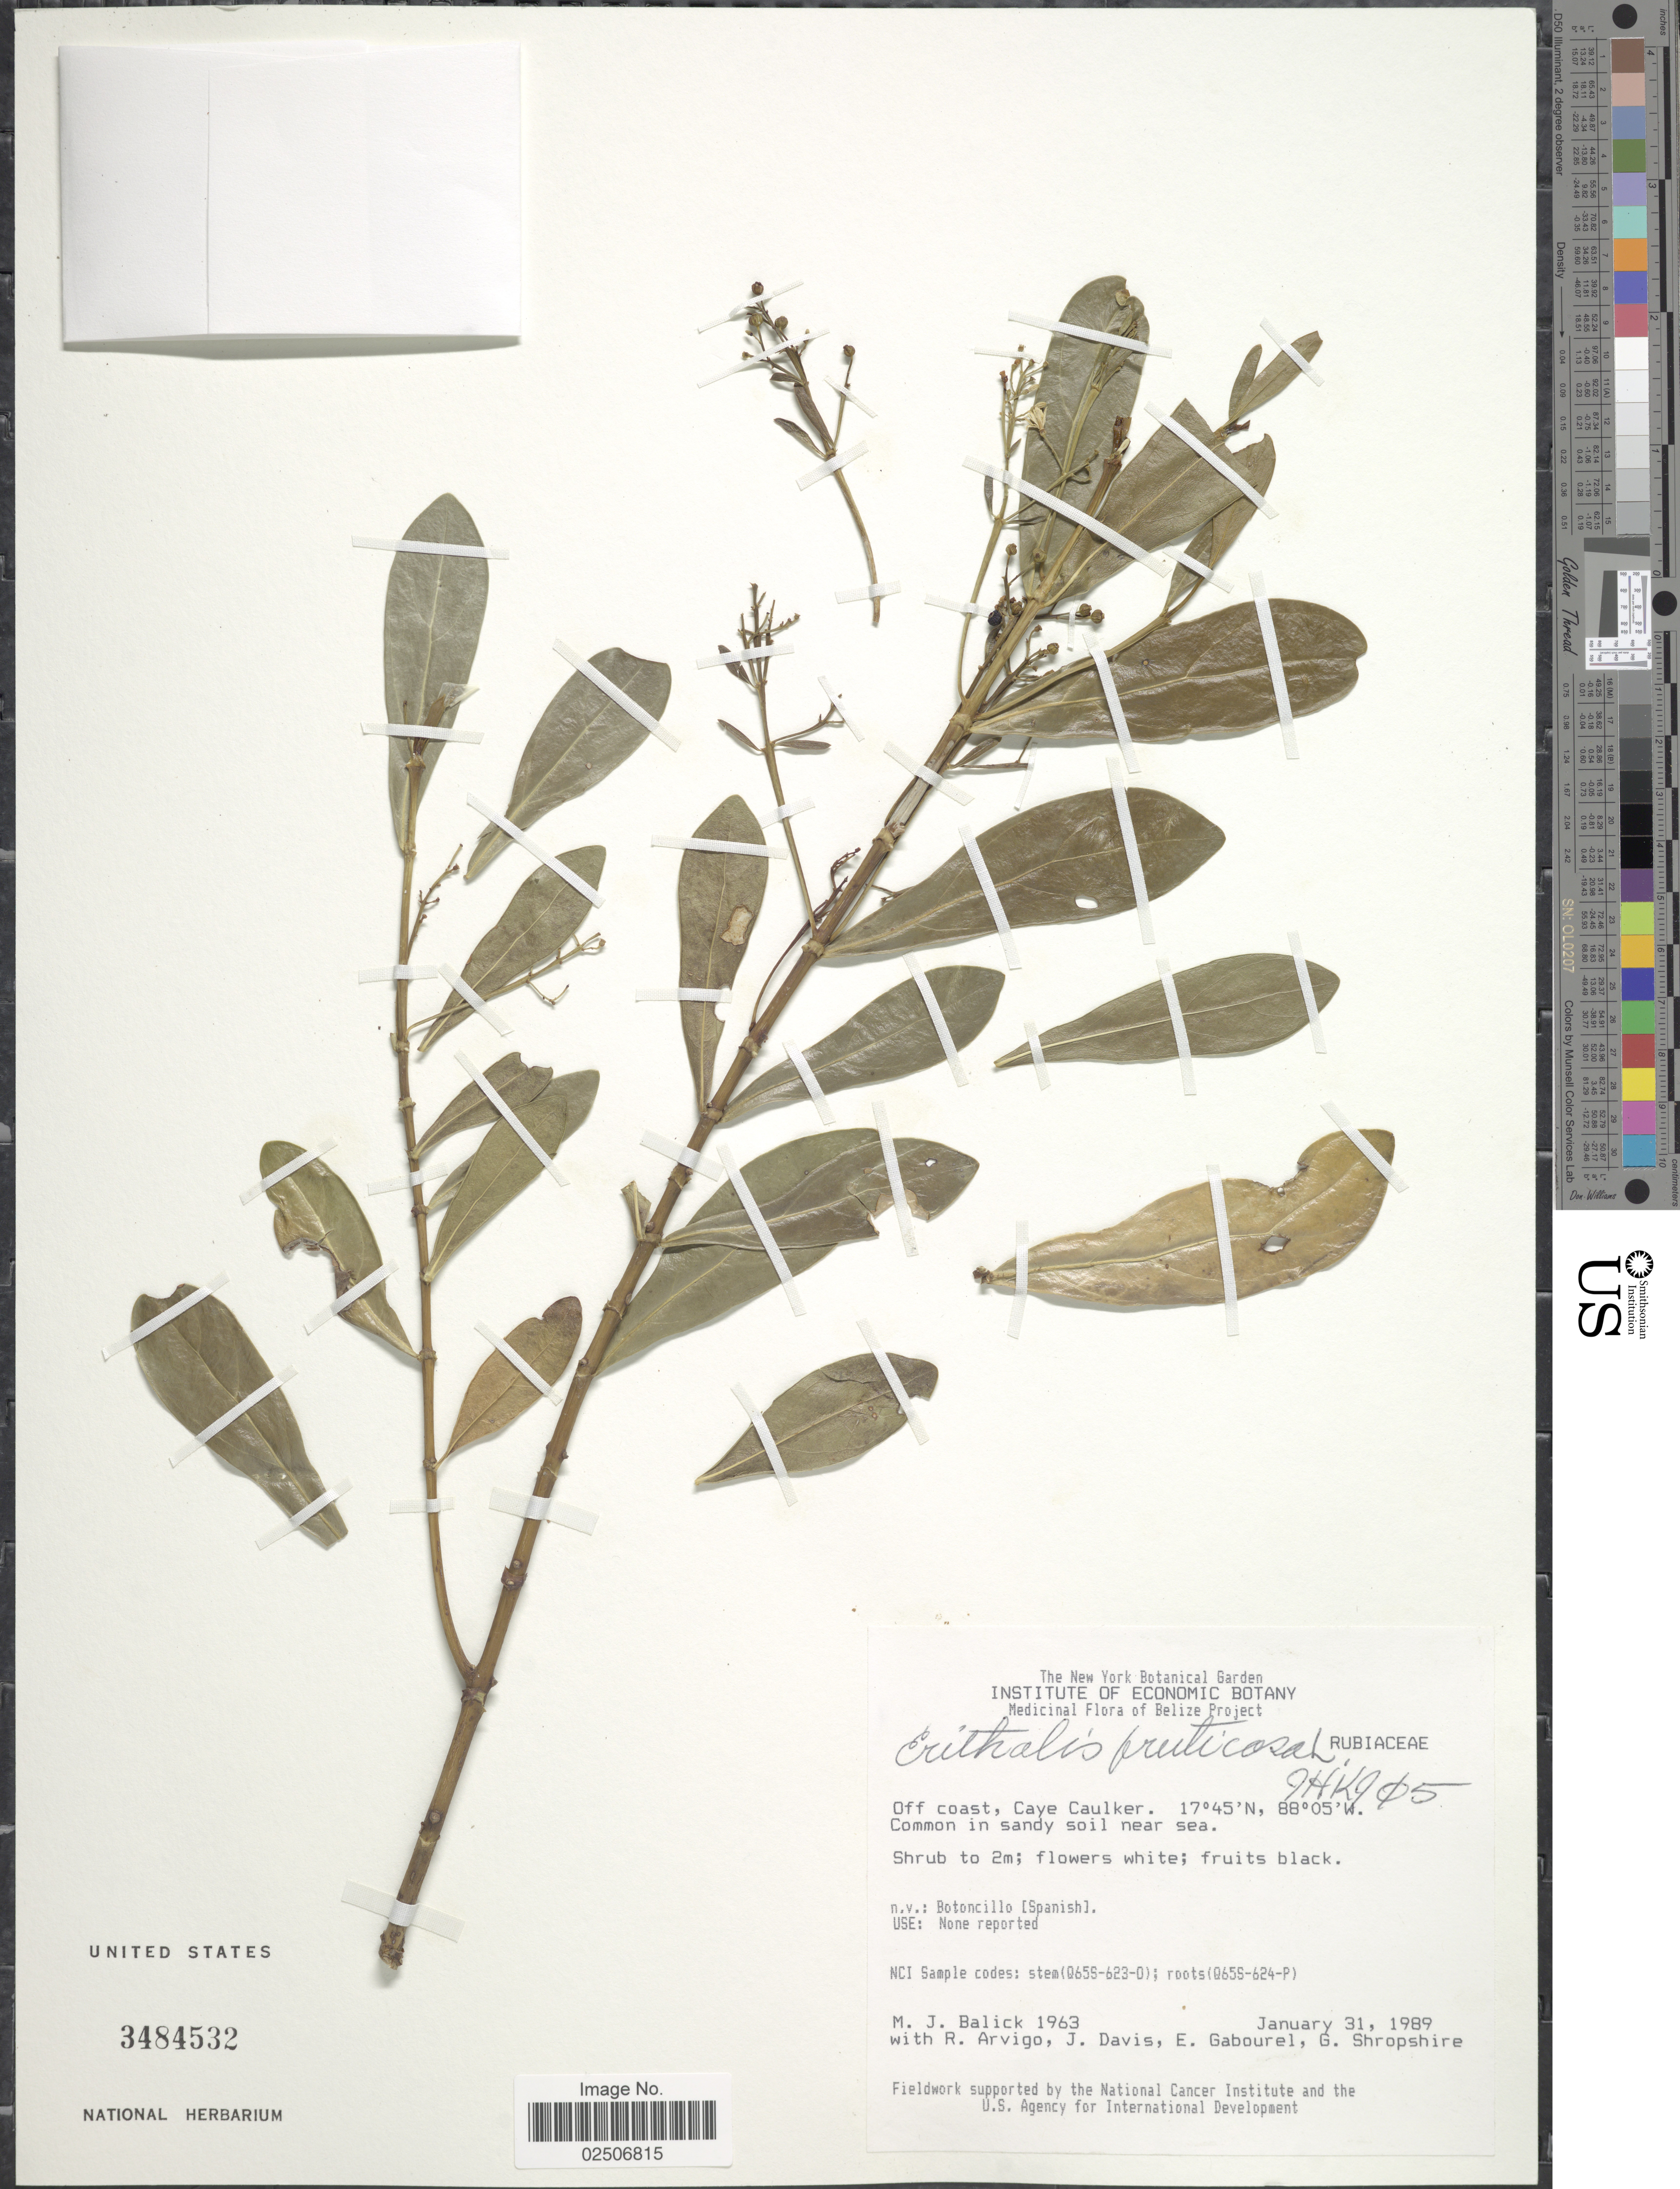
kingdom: Plantae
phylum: Tracheophyta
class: Magnoliopsida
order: Gentianales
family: Rubiaceae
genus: Erithalis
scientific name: Erithalis fruticosa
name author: L.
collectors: M. J. Balick, R. Arvigo, J. Davis, E. Gabourel & G. Shropshire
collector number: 1963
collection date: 1989-01-31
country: Belize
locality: Off coast, Caye Caulker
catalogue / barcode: US 3484532